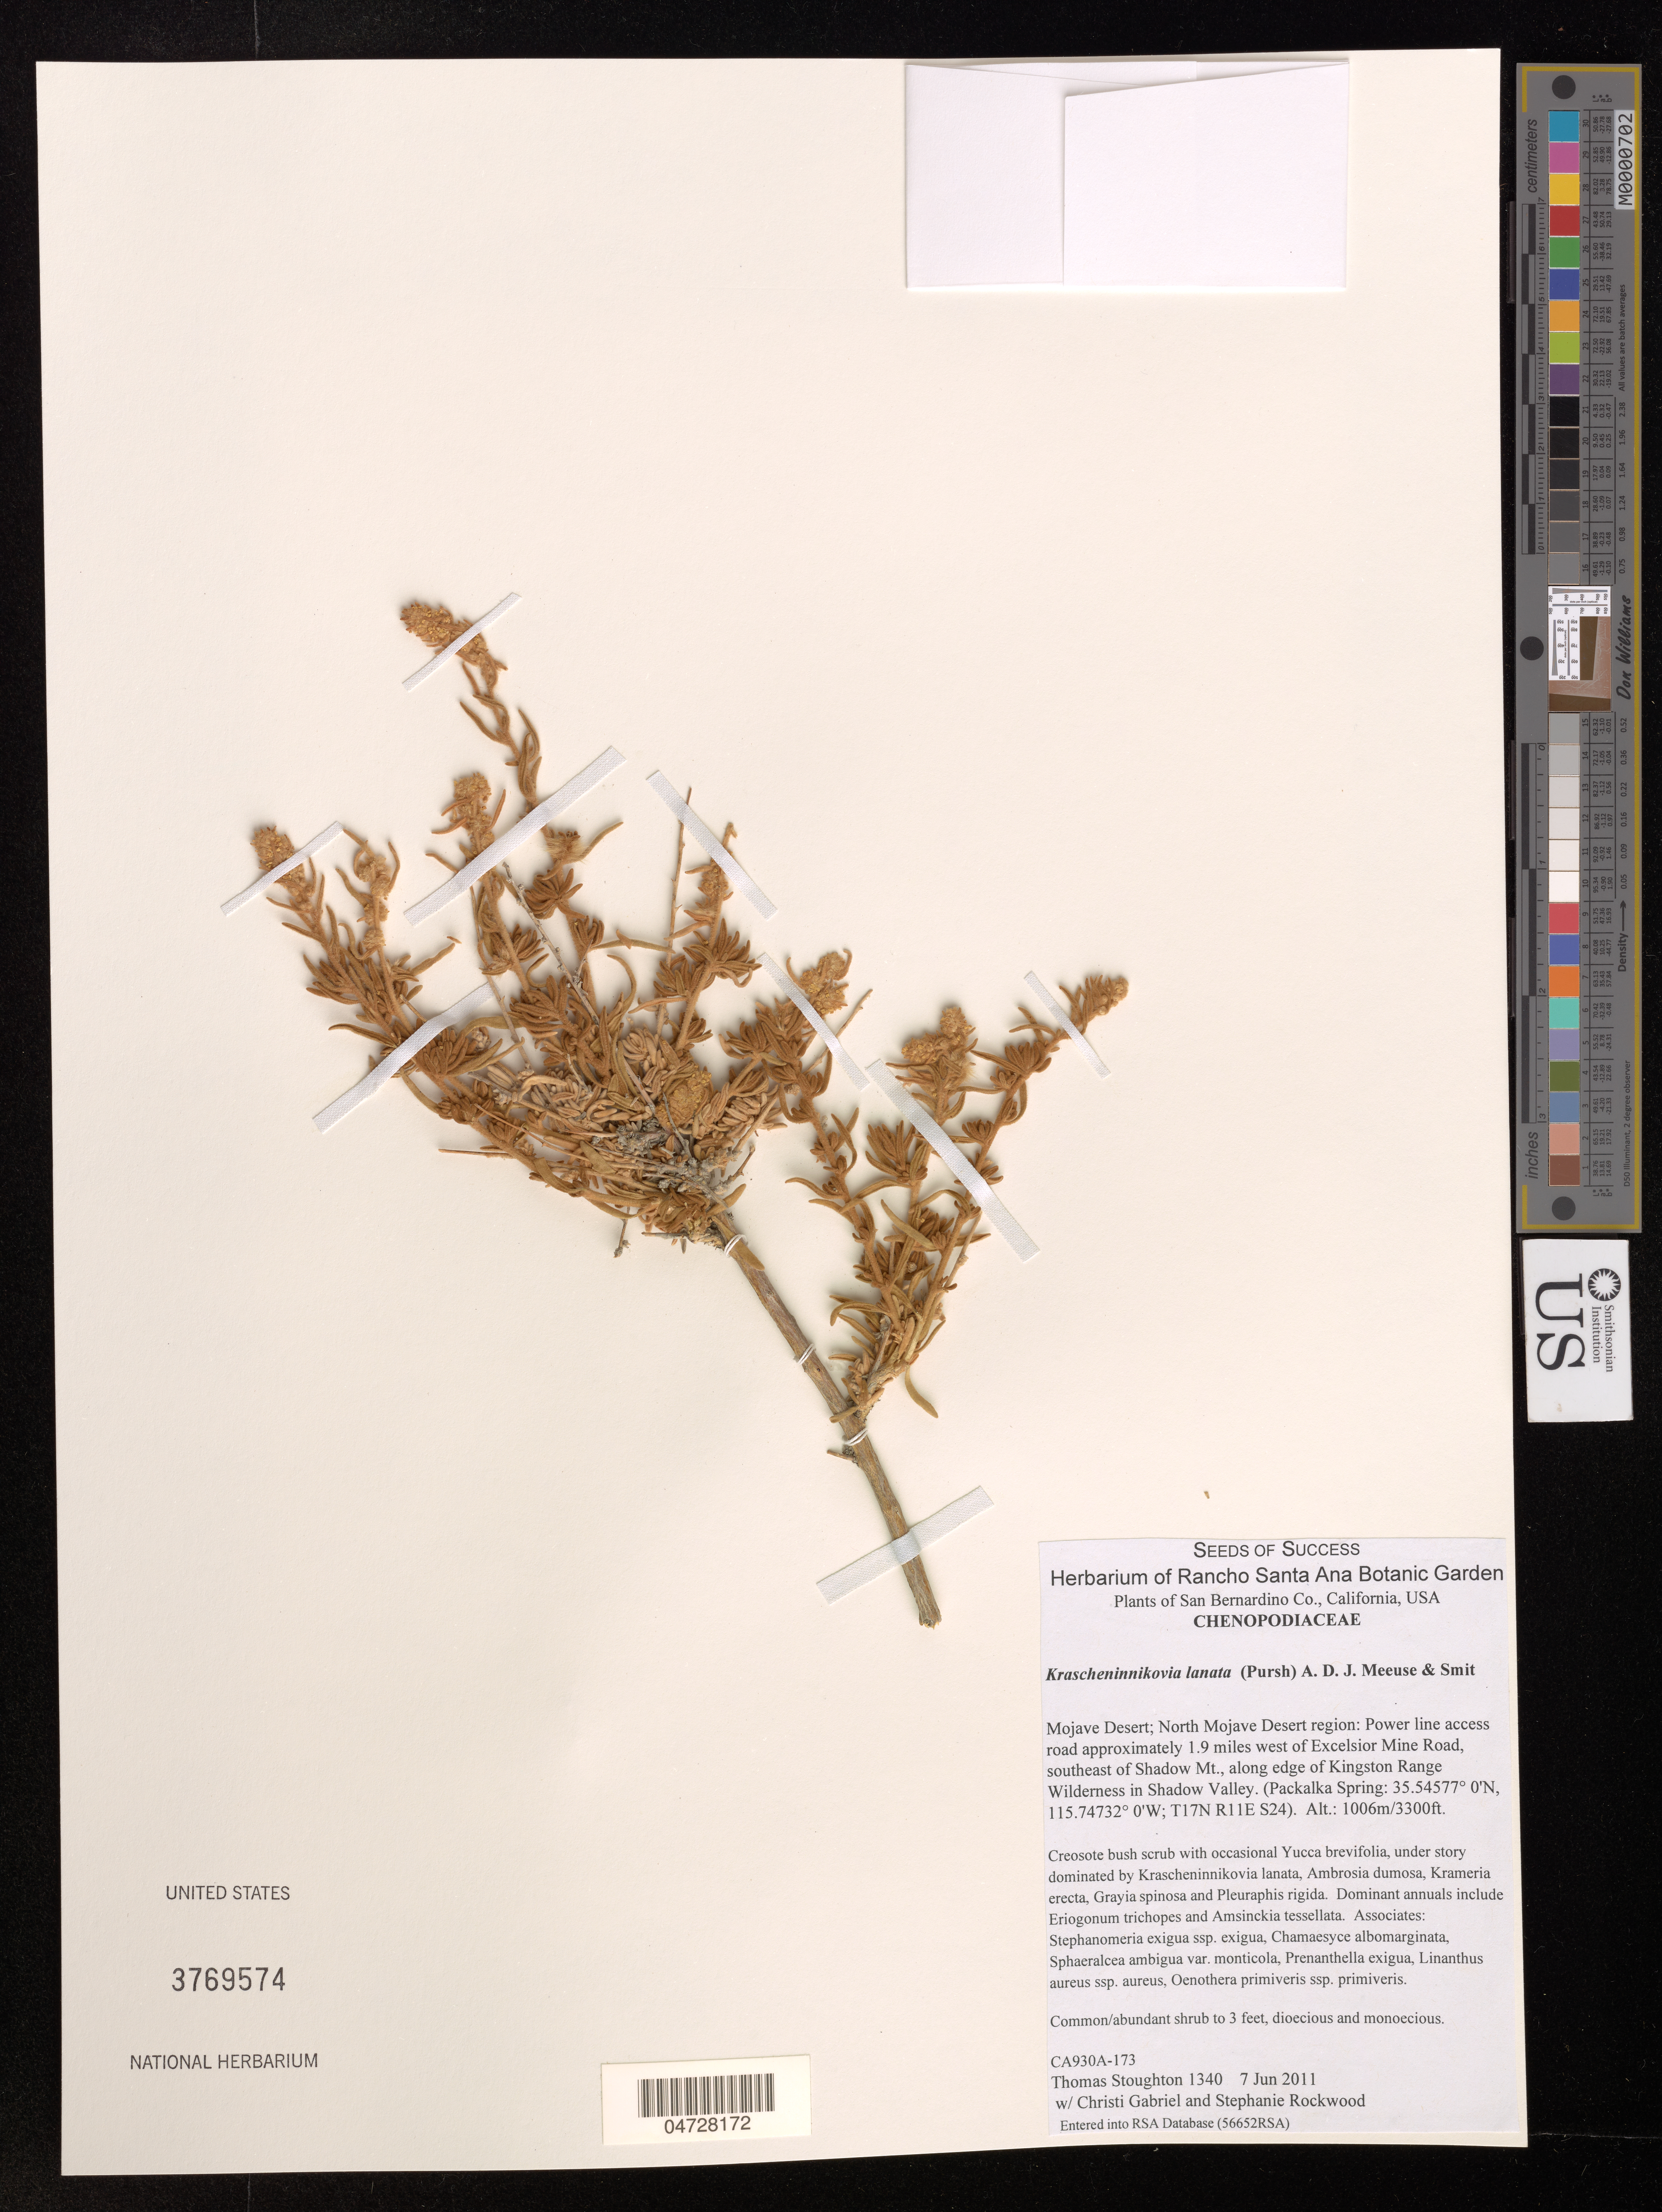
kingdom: Plantae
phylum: Tracheophyta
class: Magnoliopsida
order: Caryophyllales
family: Amaranthaceae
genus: Krascheninnikovia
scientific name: Krascheninnikovia lanata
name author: (Pursh) A. Meeuse & A.Smit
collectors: T. Stoughton, C. Gabriel & S. Rockwood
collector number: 1340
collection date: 2011-06-07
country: United States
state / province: California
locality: San Bernardino Co., California, USA. Mojave Desert; North Mojave Desert region: Power line access road approximately 1.9 miles west of Excelsior Mine Road, southeast of Shadow Mt., along edge of Kingston Range Wilderness in Shadow Valley.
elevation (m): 307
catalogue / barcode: US 3769574